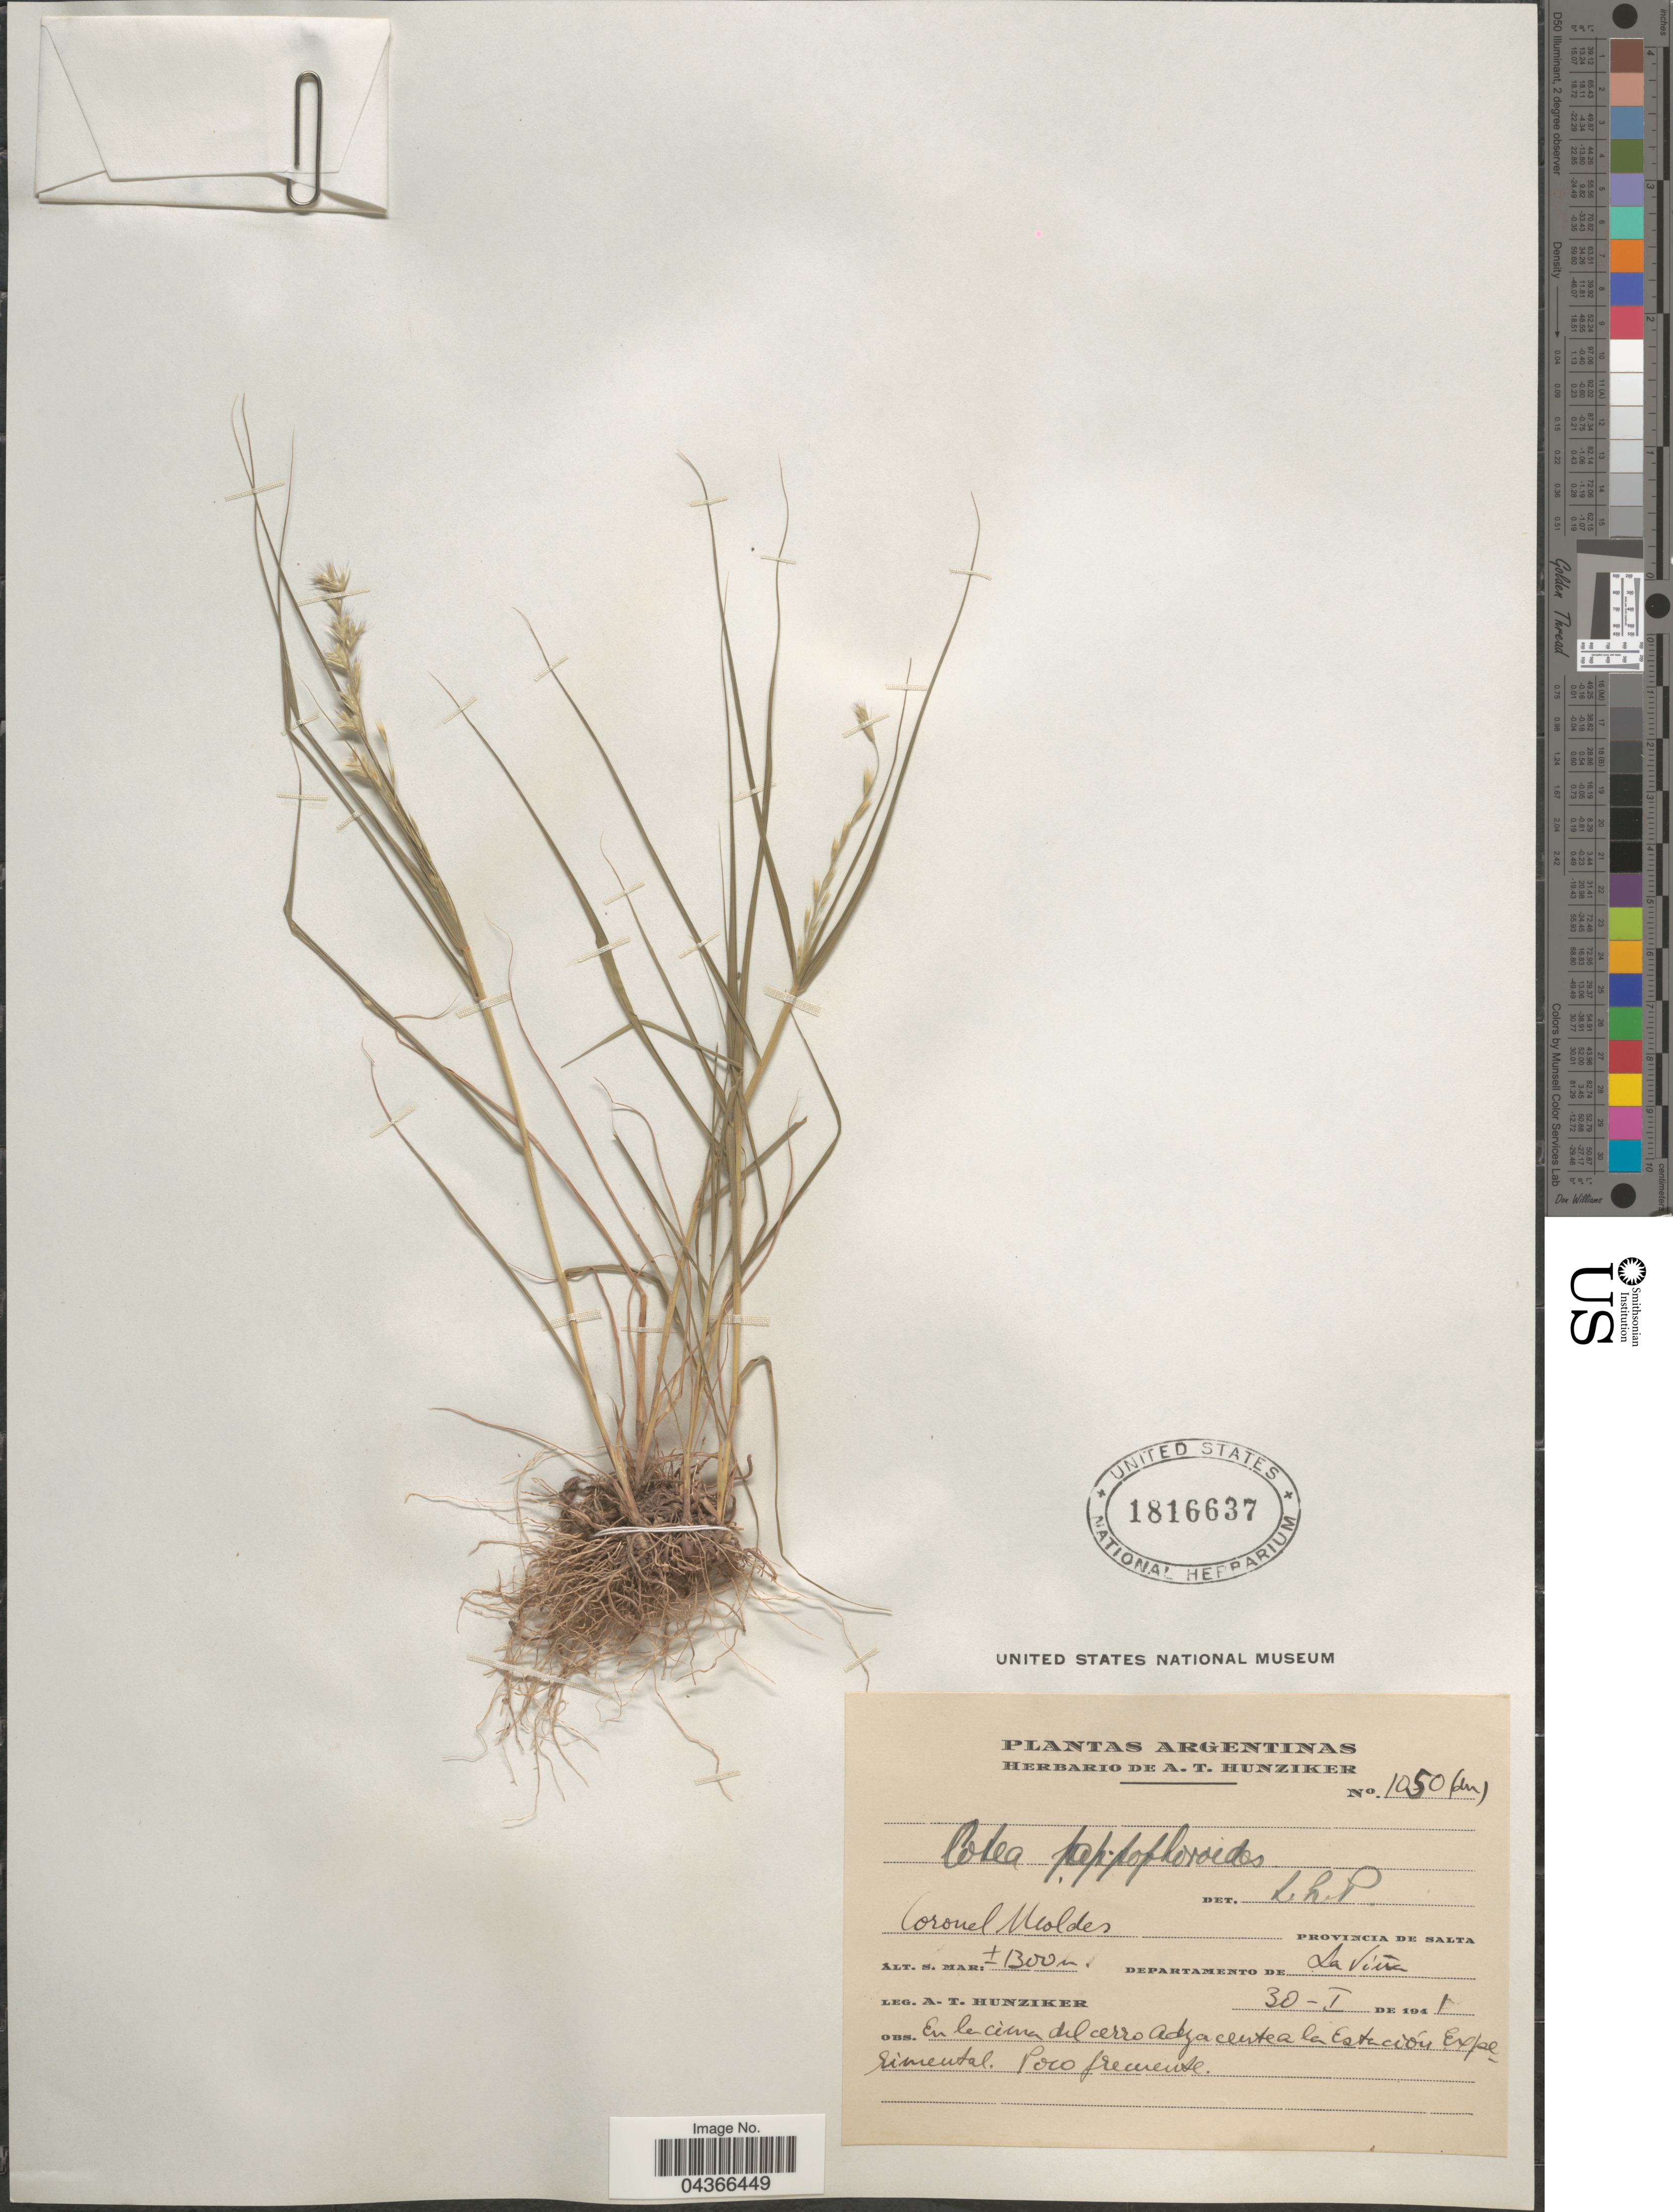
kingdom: Plantae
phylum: Tracheophyta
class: Liliopsida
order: Poales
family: Poaceae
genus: Cottea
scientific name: Cottea pappophoroides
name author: Kunth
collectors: A. T. Hunziker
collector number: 1050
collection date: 1941-01-30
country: Argentina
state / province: Salta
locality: Coronel Moldes. Departamento de La Viña. En la cima del cerro Adjacente a la Estación Experimental.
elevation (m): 1300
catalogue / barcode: US 1816637